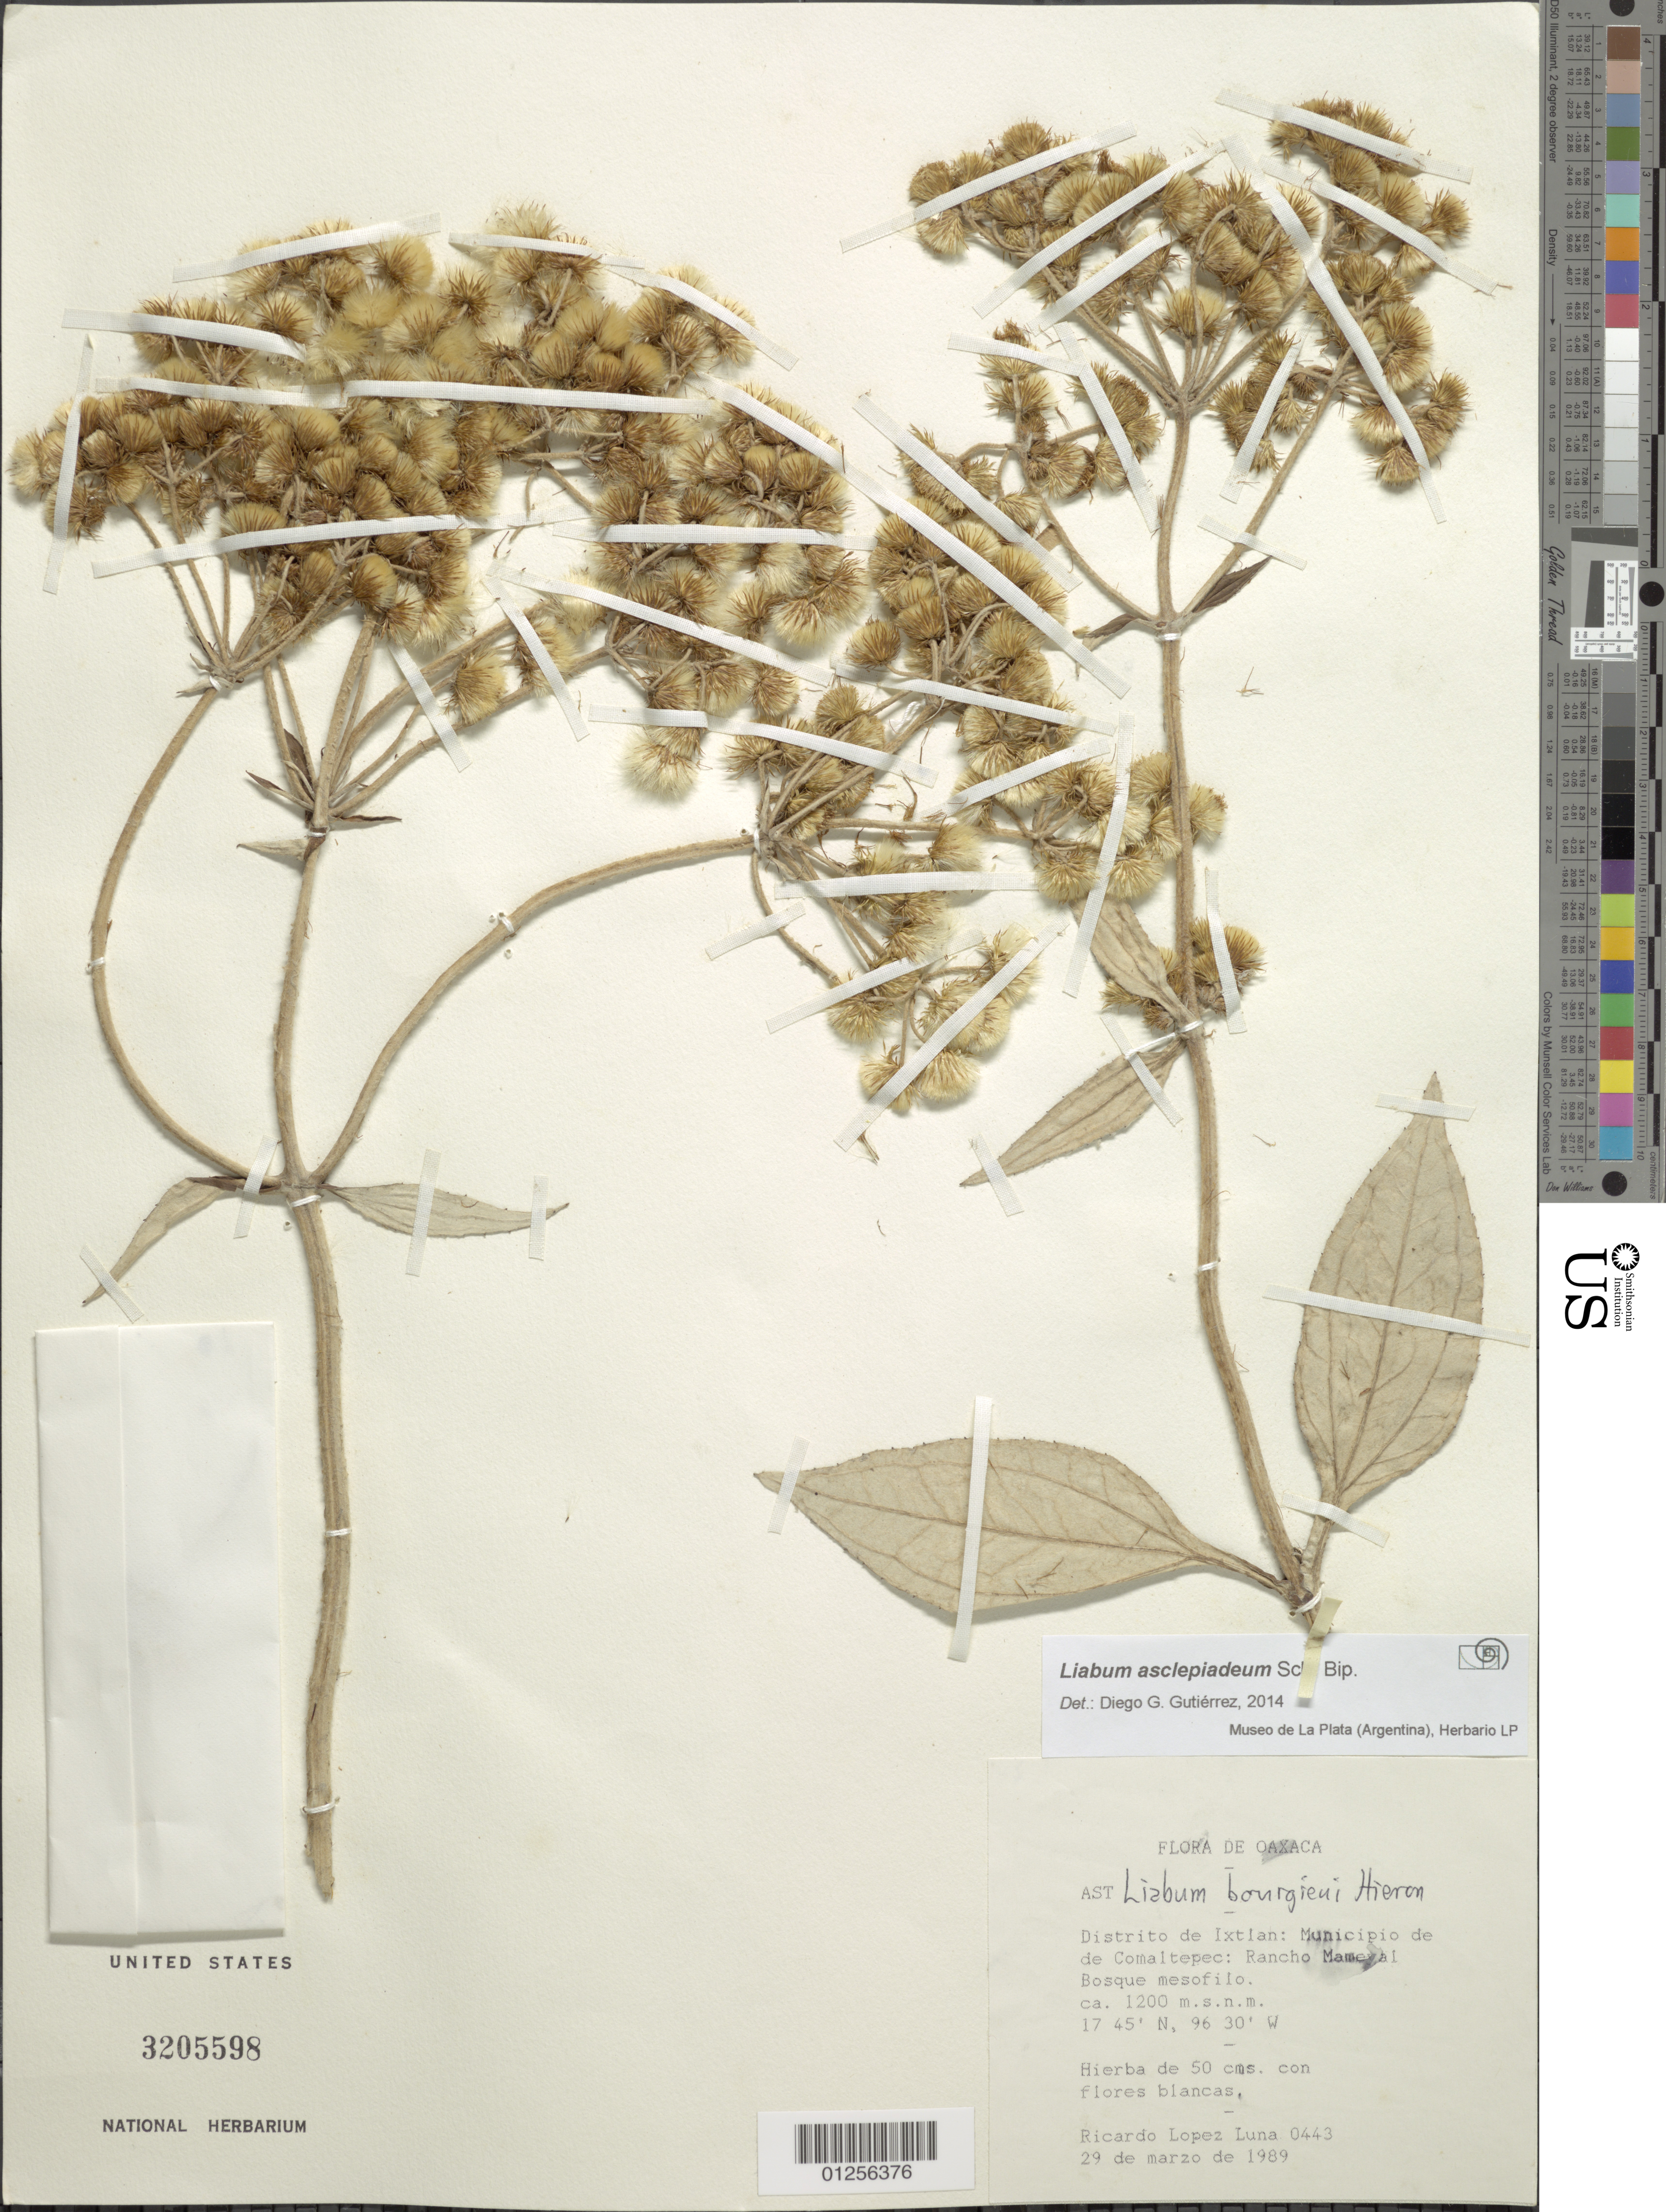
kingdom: Plantae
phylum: Tracheophyta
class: Magnoliopsida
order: Asterales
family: Asteraceae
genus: Liabum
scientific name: Liabum asclepiadeum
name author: Sch. Bip.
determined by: Gutierrez, D. G.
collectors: R. López Luna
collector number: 443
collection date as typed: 29 March 1989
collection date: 1989-03-29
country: Mexico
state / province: Oaxaca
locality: Distrito Ixtaln, Municipio de Comaltepec; Rancho Mameyal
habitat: Bosque mesofilo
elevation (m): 1200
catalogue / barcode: US 3205598